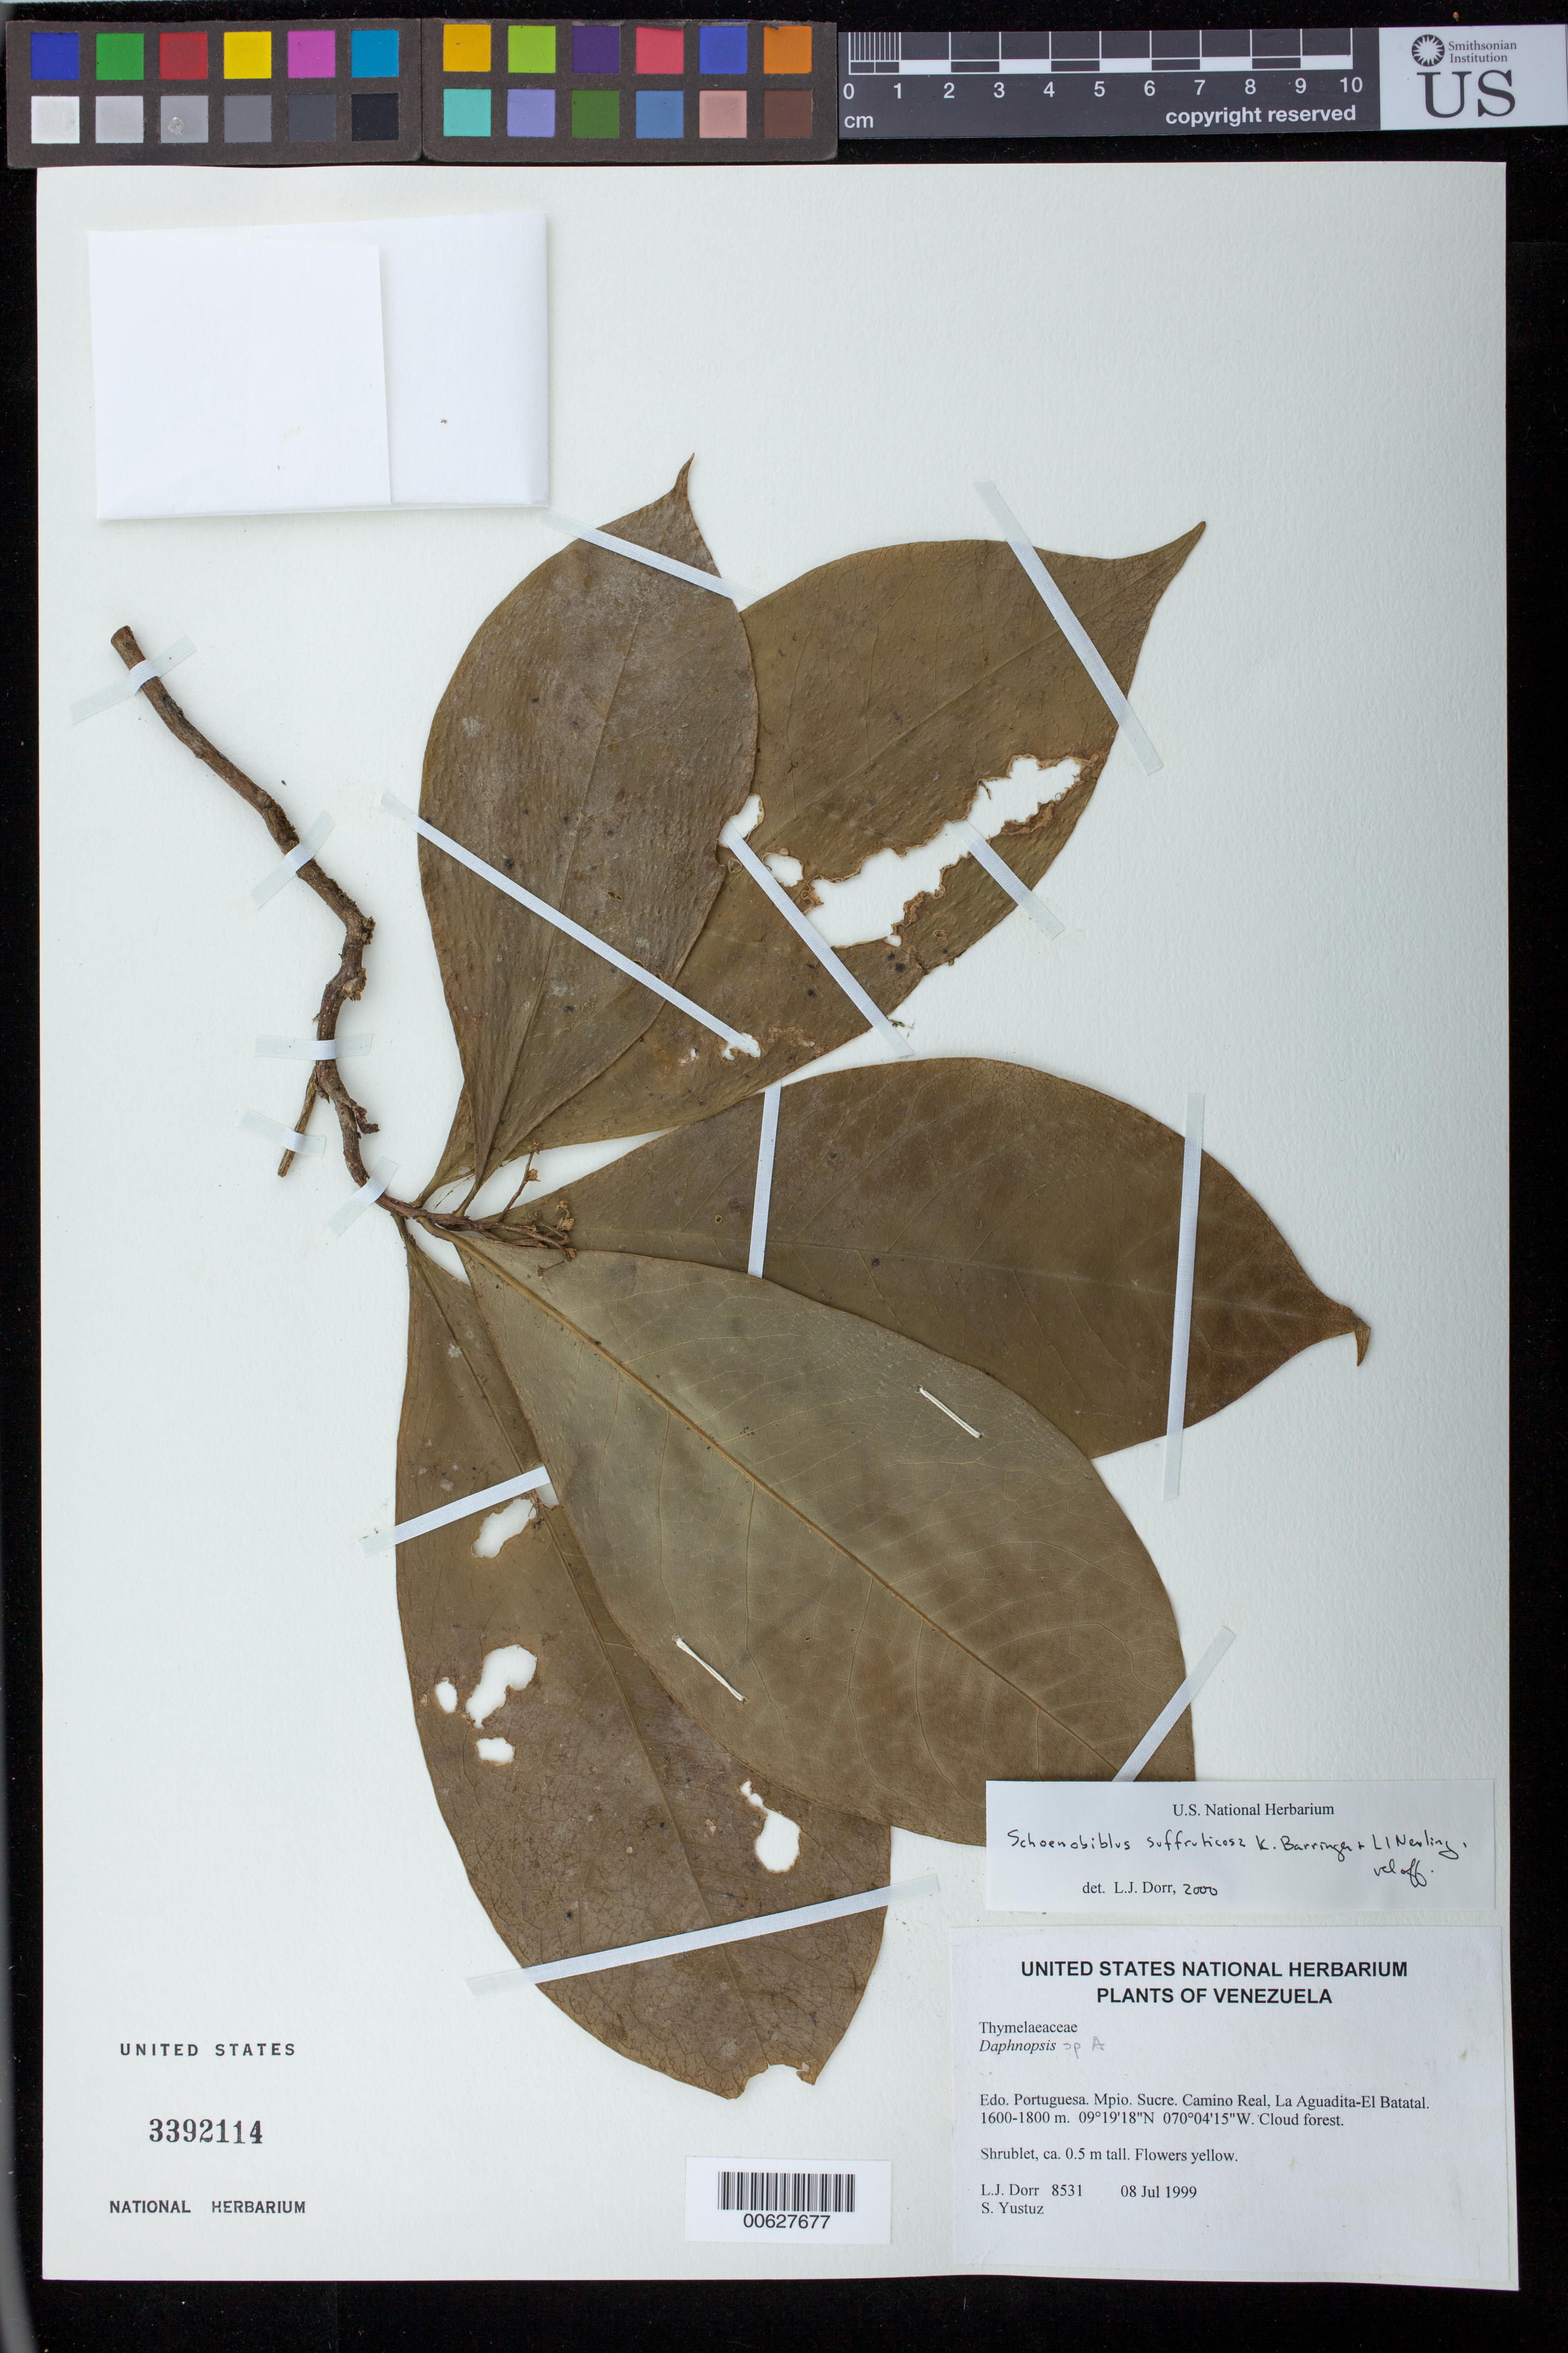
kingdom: Plantae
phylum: Tracheophyta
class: Magnoliopsida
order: Malvales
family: Thymelaeaceae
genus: Schoenobiblus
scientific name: Schoenobiblus suffruticosa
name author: Barringer & Nevling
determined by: Dorr, L. J., (BOT), Smithsonian Institution - National Museum of Natural History (UNITED STATES)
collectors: L. J. Dorr & S. Yustiz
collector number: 8531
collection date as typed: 08 Jul 1999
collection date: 1999-07-08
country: Venezuela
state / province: Portuguesa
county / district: Sucre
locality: Camino Real, La Aguadita-El Batatal.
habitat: Cloud forest.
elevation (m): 1600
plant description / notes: PORT, US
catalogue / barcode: US 3392114